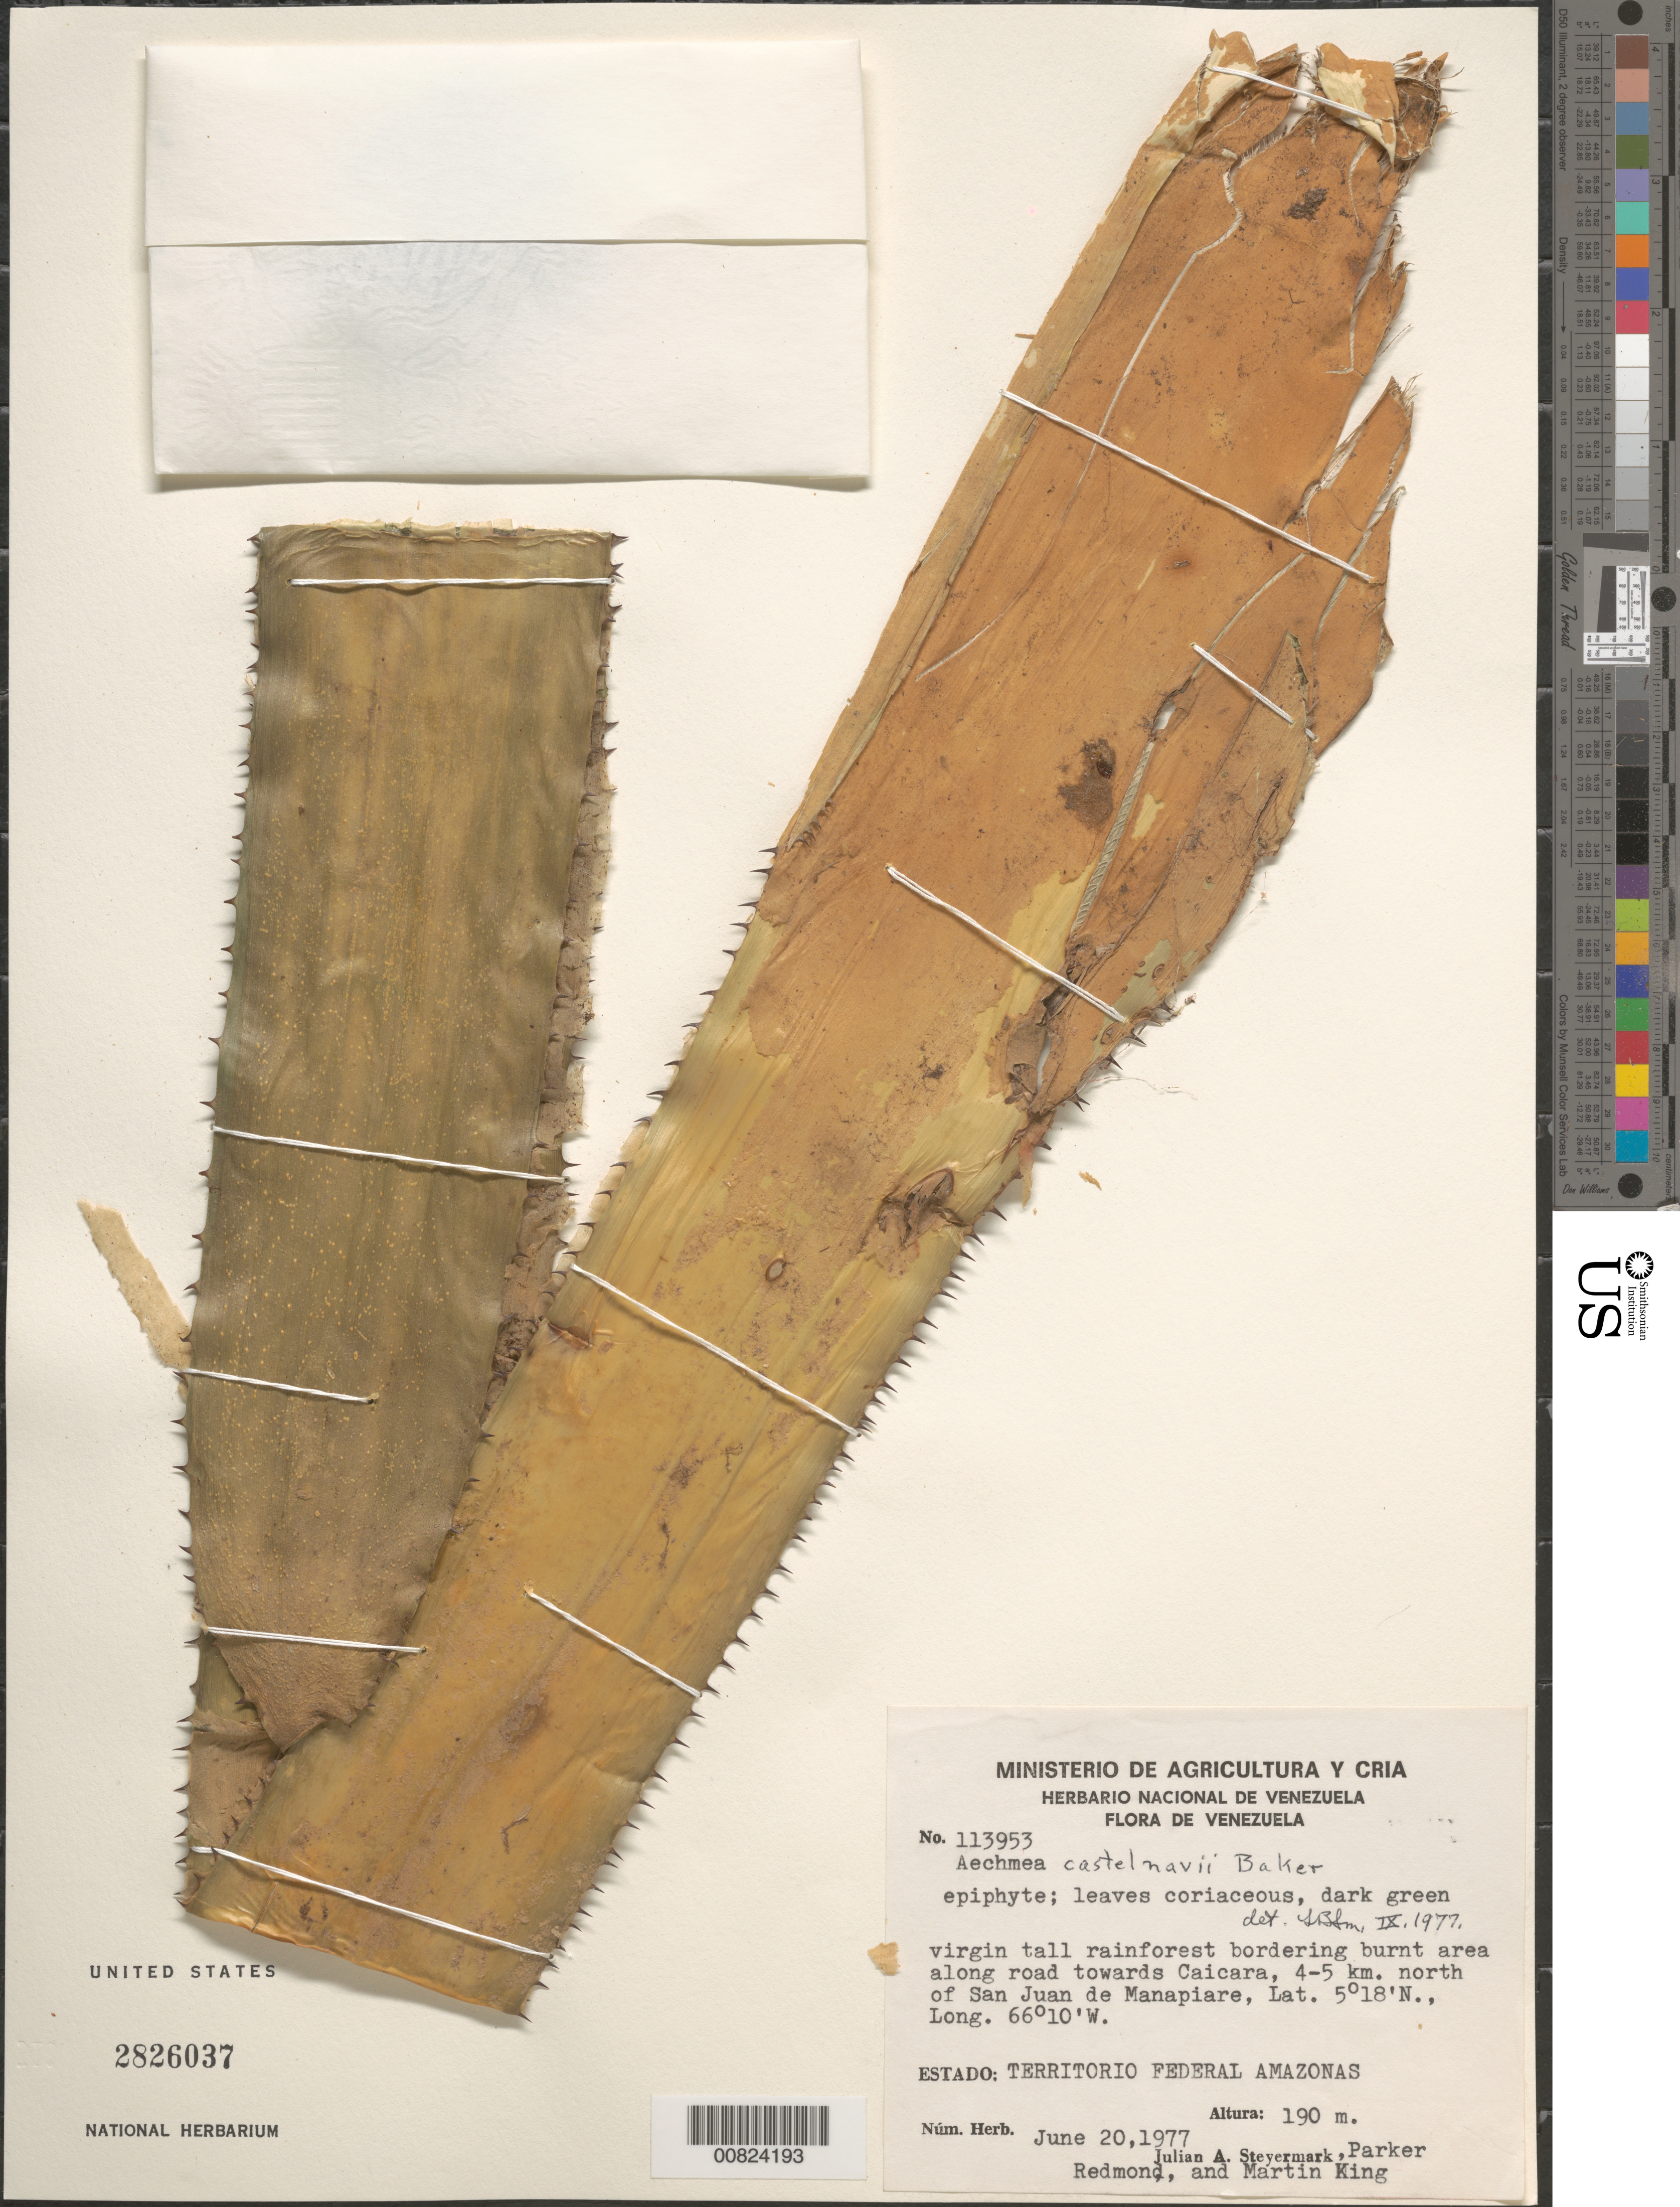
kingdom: Plantae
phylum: Tracheophyta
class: Liliopsida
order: Poales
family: Bromeliaceae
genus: Aechmea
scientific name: Aechmea castelnavii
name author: Baker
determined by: Smith, Lyman B., (US), NMNH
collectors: J. Steyermark, P. Redmond & R. M. King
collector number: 113953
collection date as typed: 20-Jun-77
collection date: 1977-06-20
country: Venezuela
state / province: Amazonas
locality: Caicara road, 4-5 km N of San Juan de Manapiare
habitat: Virgin tall rainforest bordering burnt area along road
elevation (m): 190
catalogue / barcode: US 2826037